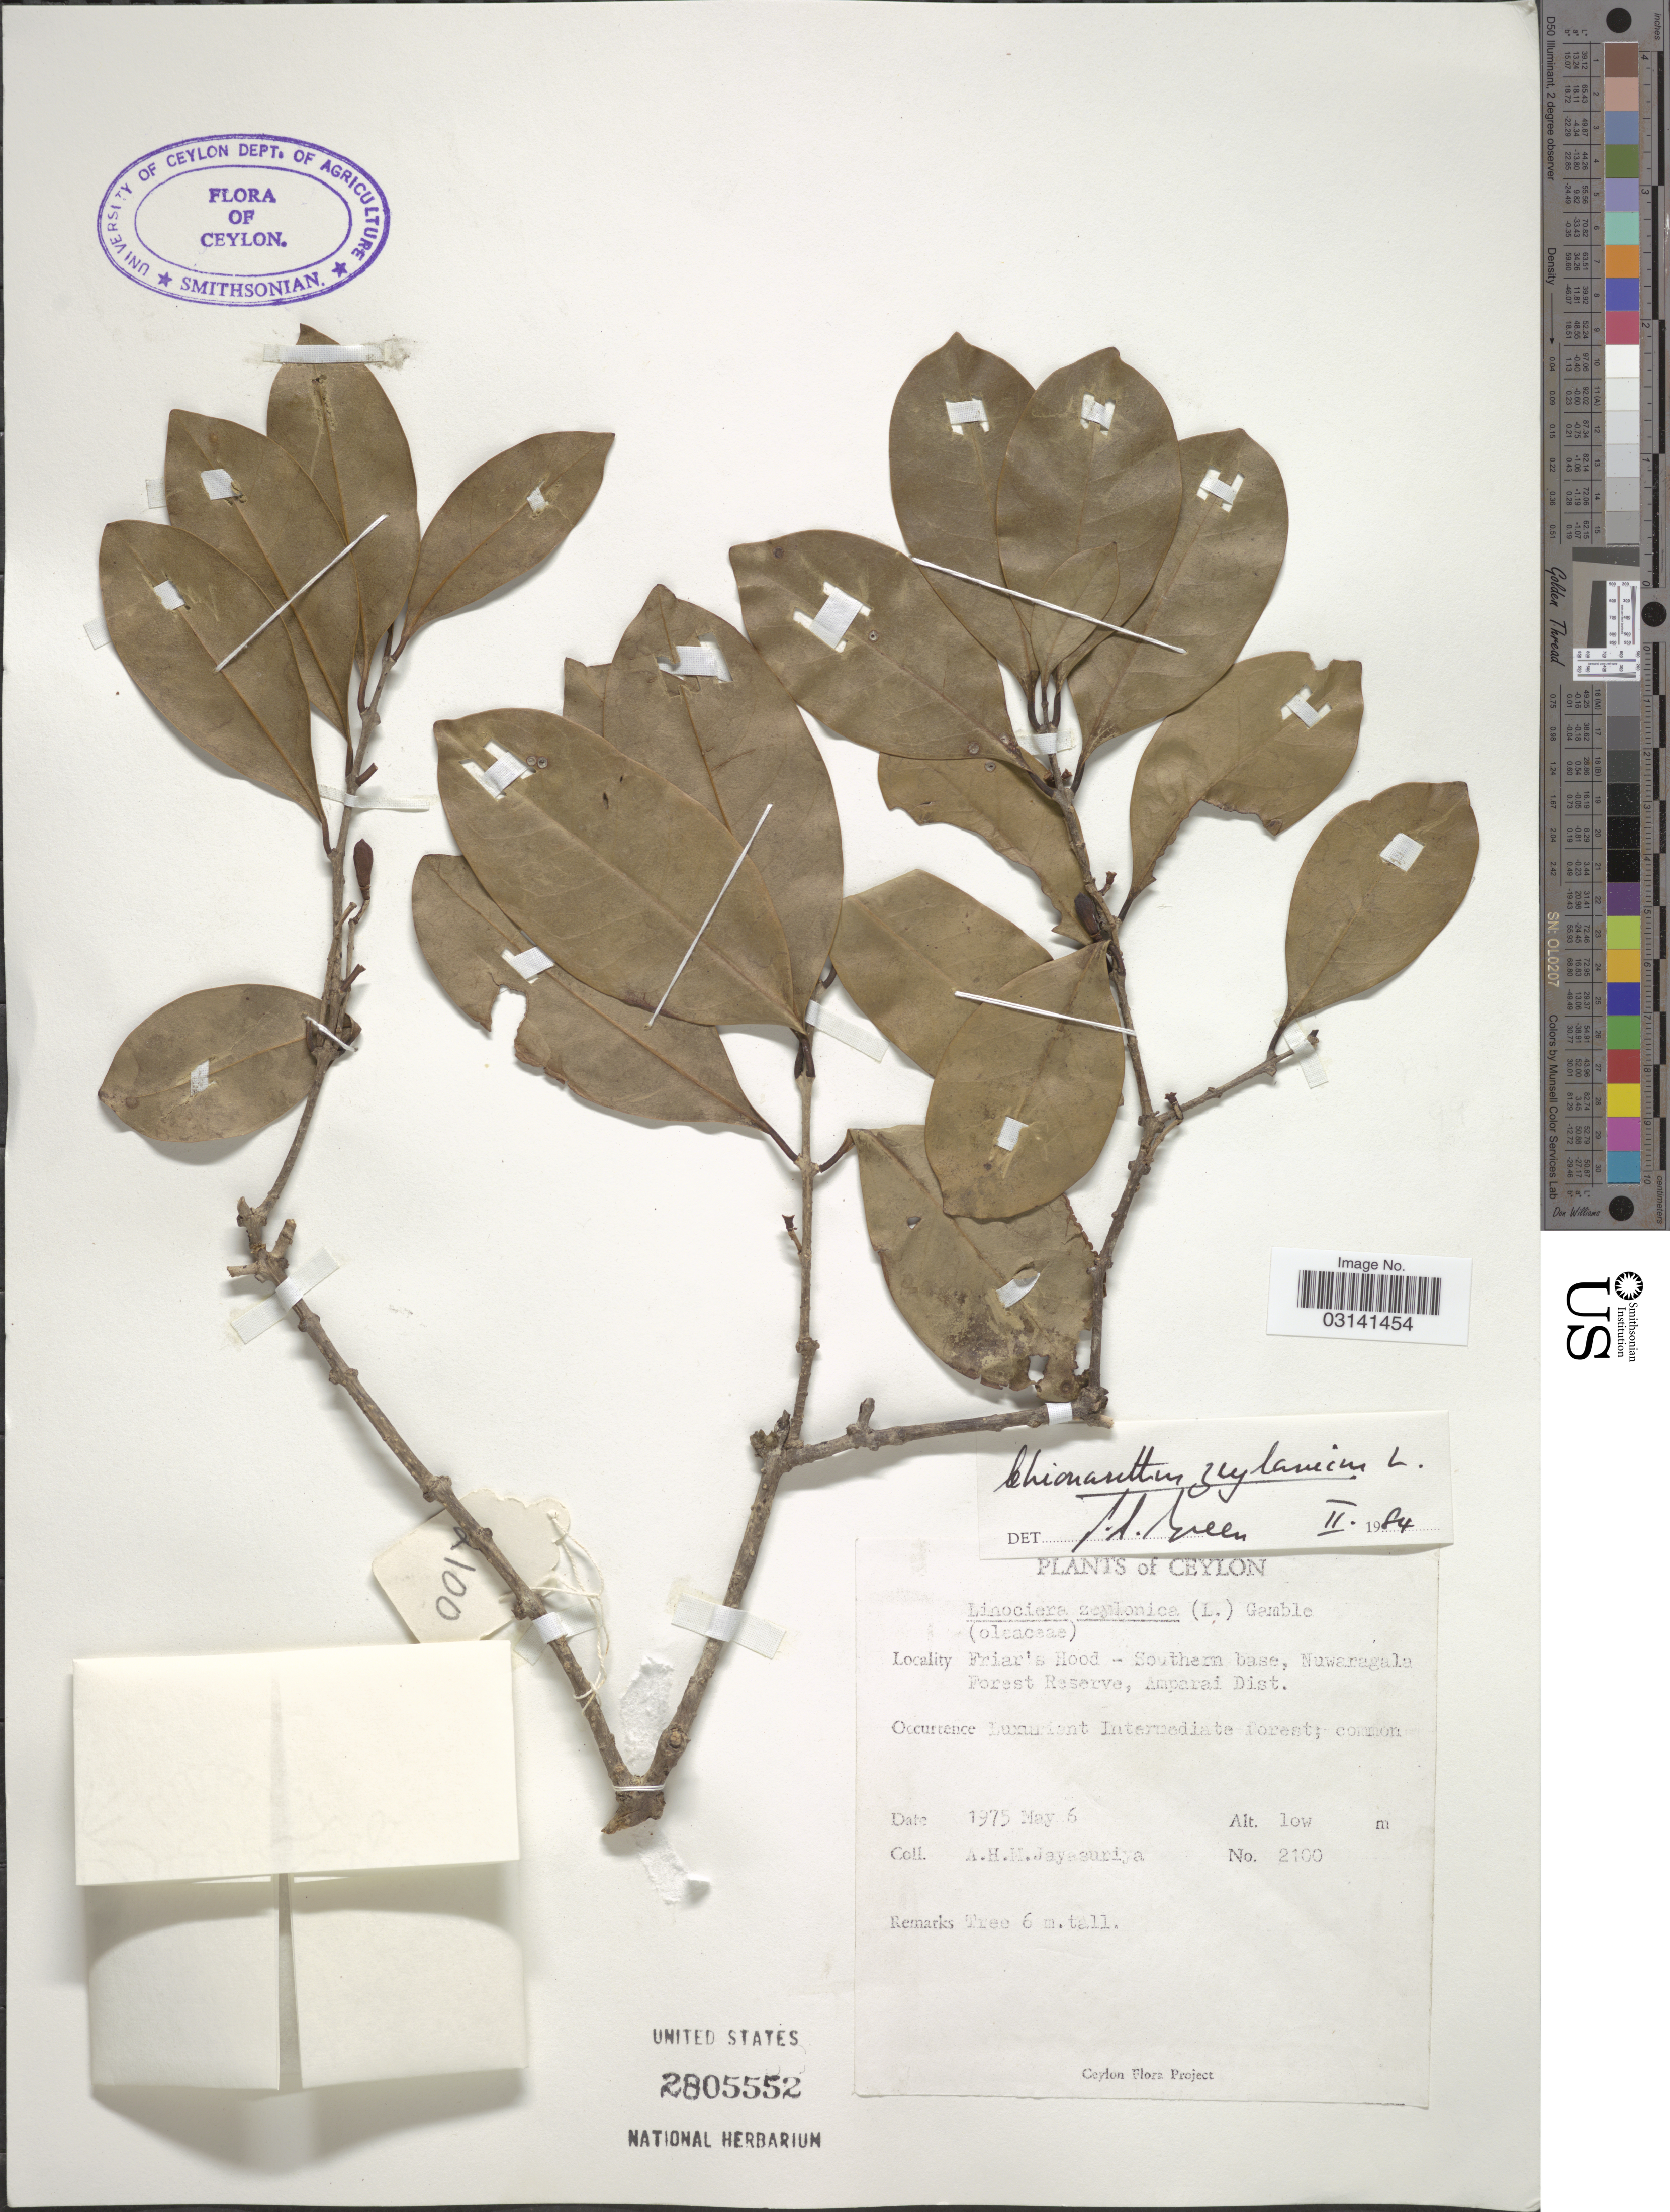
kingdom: Plantae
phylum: Tracheophyta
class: Magnoliopsida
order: Lamiales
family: Oleaceae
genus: Chionanthus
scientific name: Chionanthus zeylanicus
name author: L.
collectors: A. H. Jayasuriya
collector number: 2100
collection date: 1975-05-06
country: Sri Lanka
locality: Ceylon. Friar's Hood - Southern base, Nuwaragala Forest Reserve, Amparai Dist.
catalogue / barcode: US 2805552